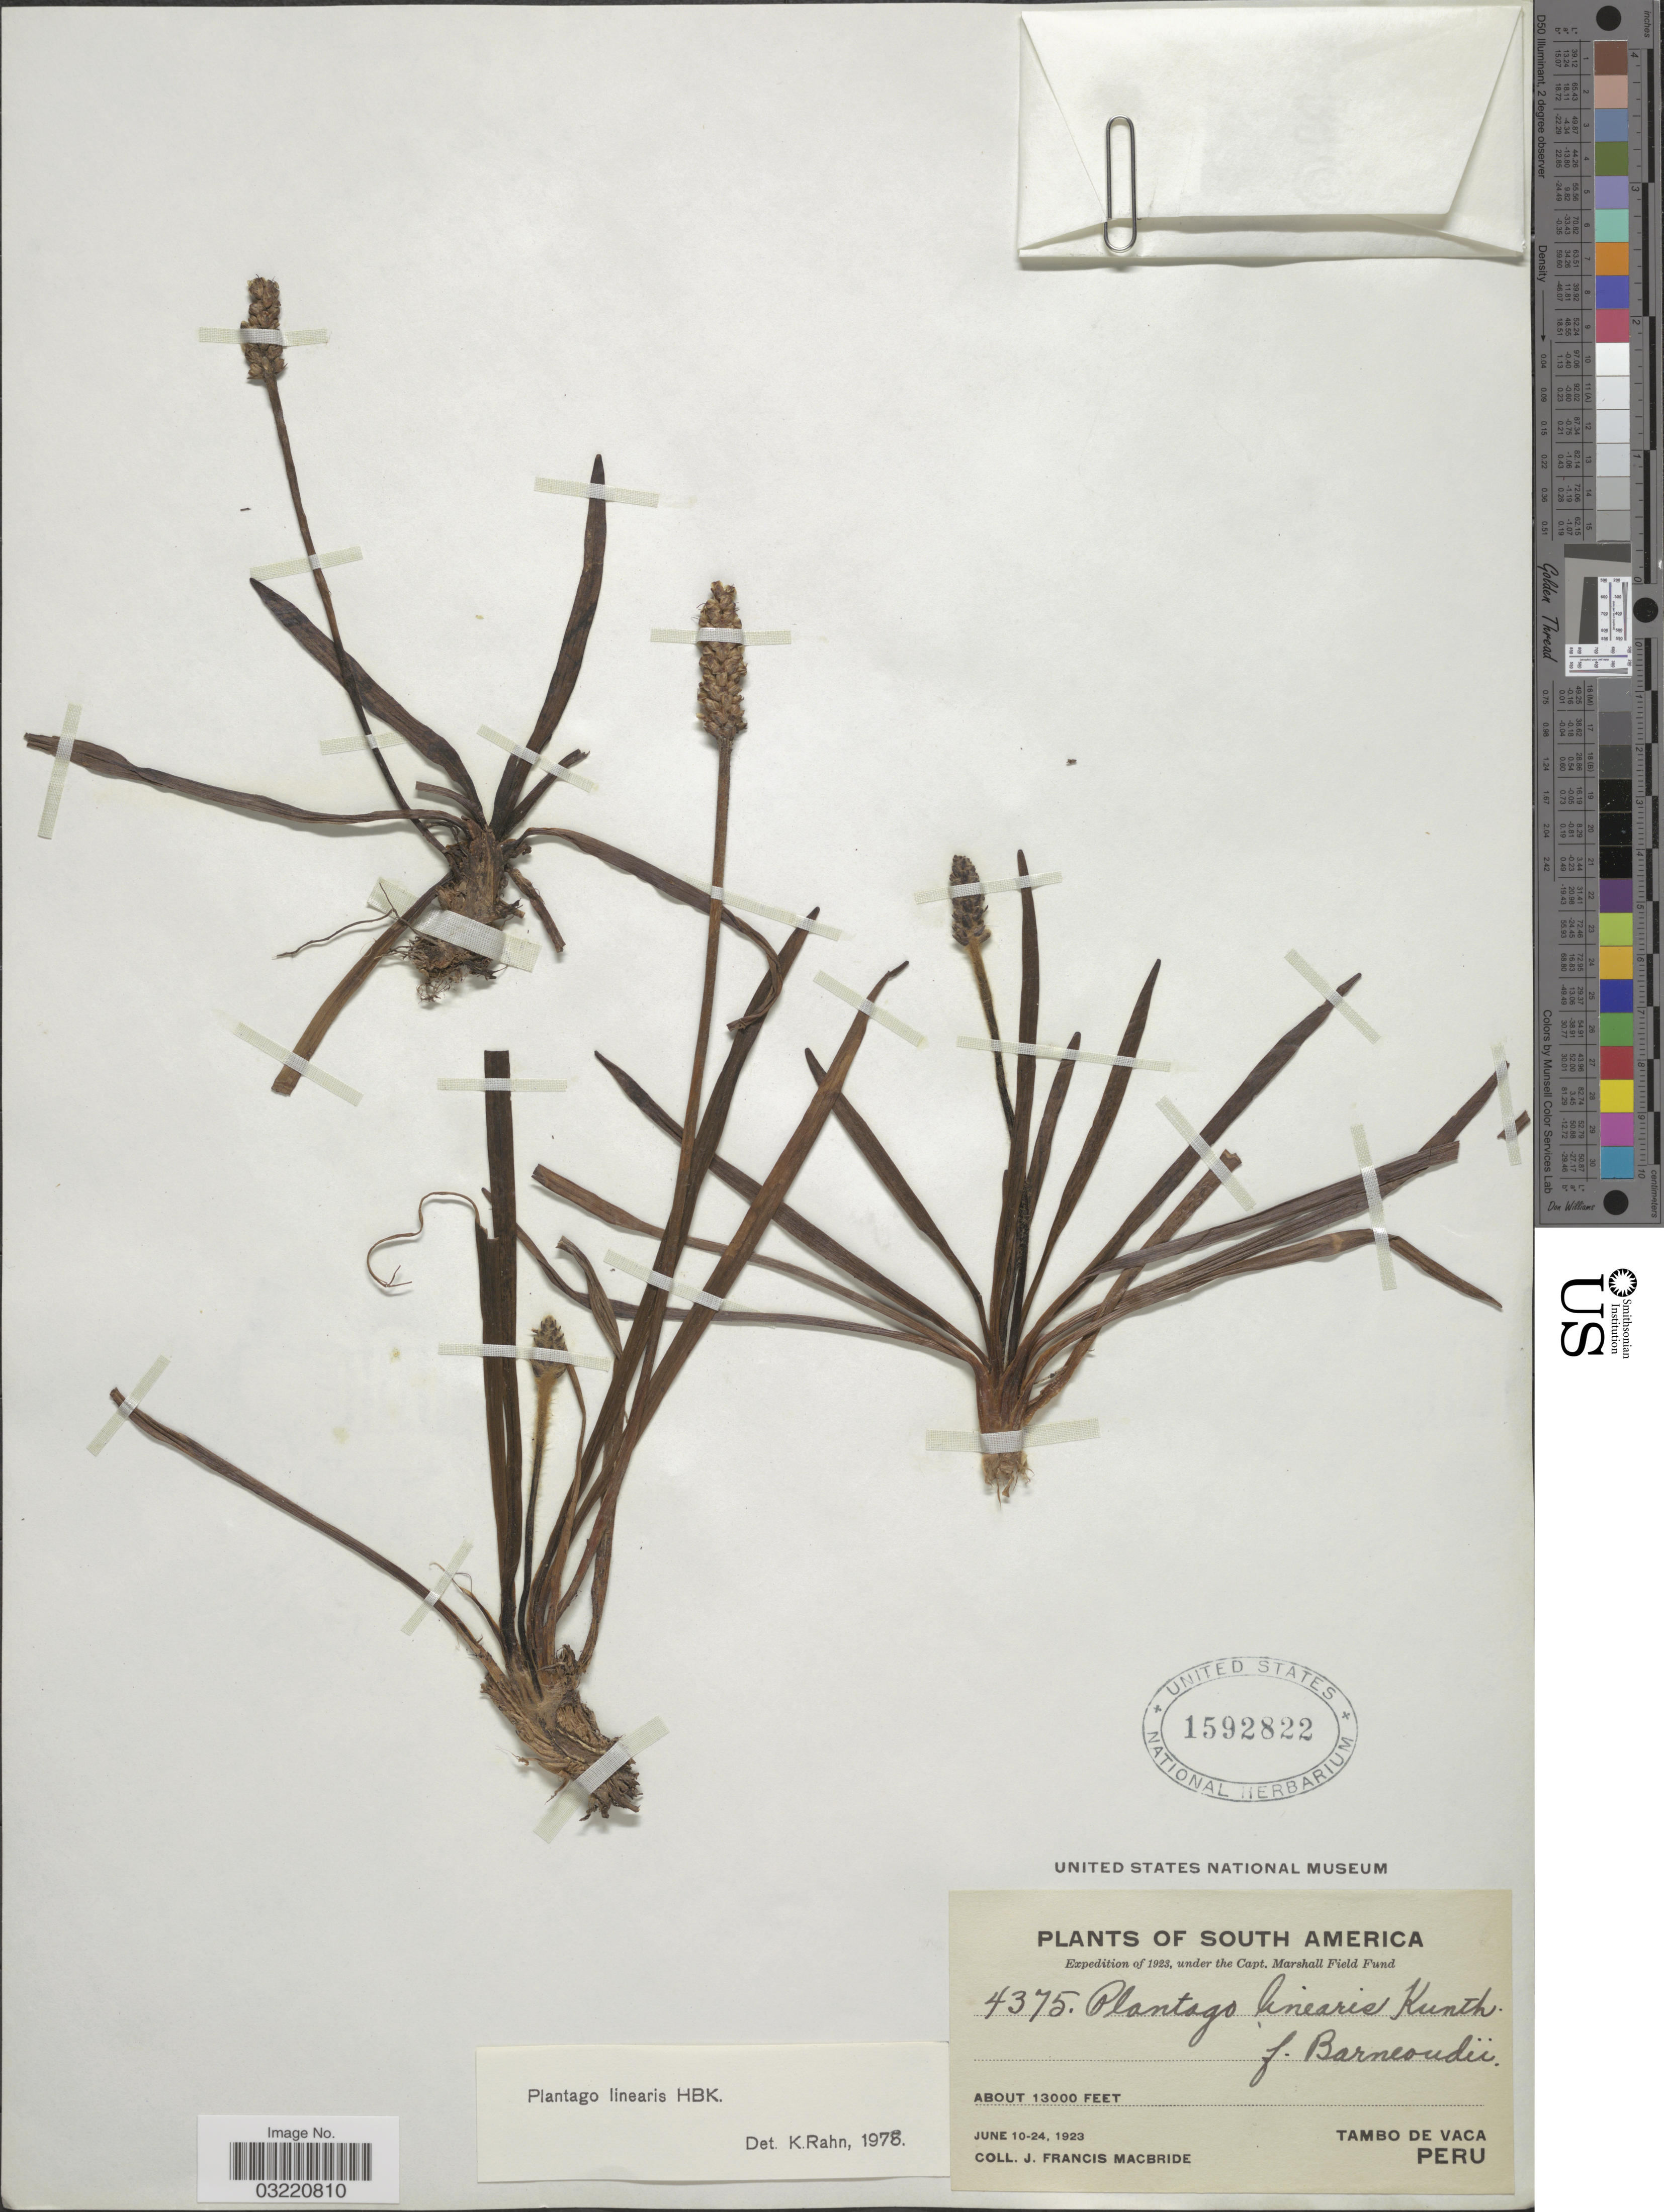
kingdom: Plantae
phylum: Tracheophyta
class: Magnoliopsida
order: Lamiales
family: Plantaginaceae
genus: Plantago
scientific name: Plantago linearis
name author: Kunth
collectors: J. F. Macbride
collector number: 4375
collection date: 1923-06-10/1923-06-24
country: Peru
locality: Tambo de Vaca.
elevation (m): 3962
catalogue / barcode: US 1592822